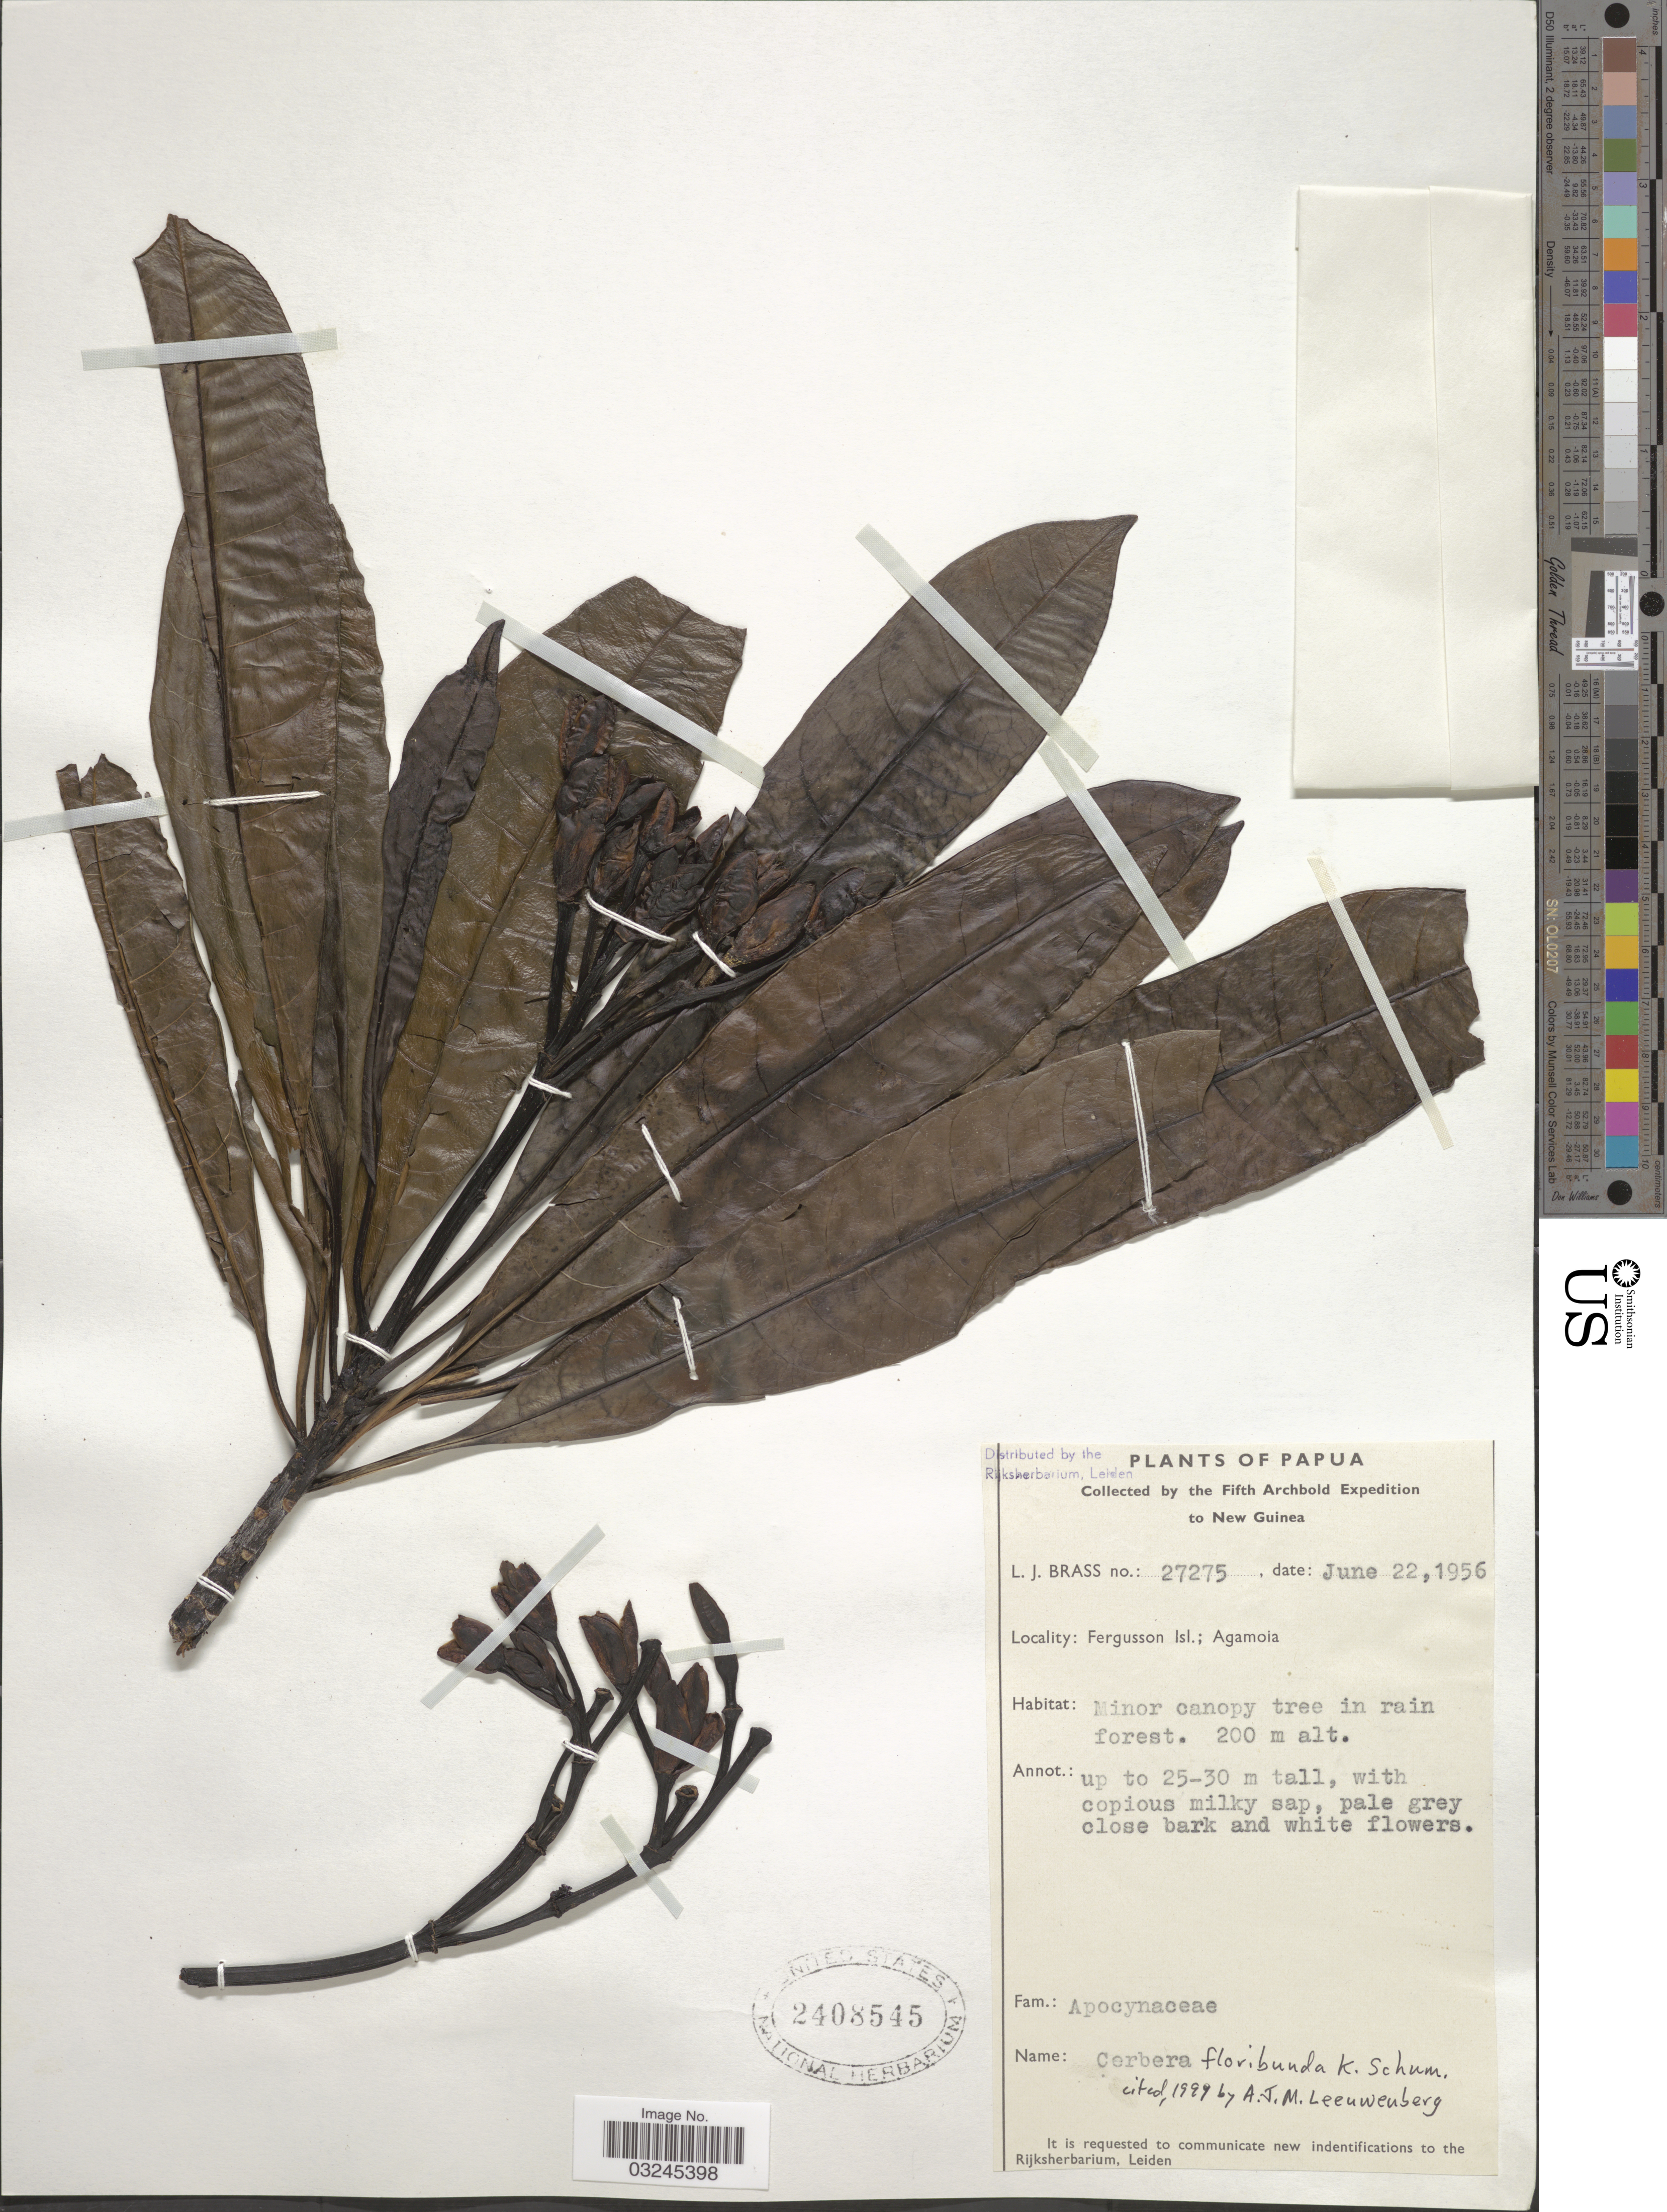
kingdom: Plantae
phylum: Tracheophyta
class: Magnoliopsida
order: Gentianales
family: Apocynaceae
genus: Cerbera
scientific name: Cerbera floribunda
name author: K. Schum.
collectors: L. J. Brass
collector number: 27275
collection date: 1956-06-22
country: Papua New Guinea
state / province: Milne Bay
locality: Papua. New Guinea. Fergusson Isl.; Agamoia.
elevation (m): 200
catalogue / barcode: US 2408545